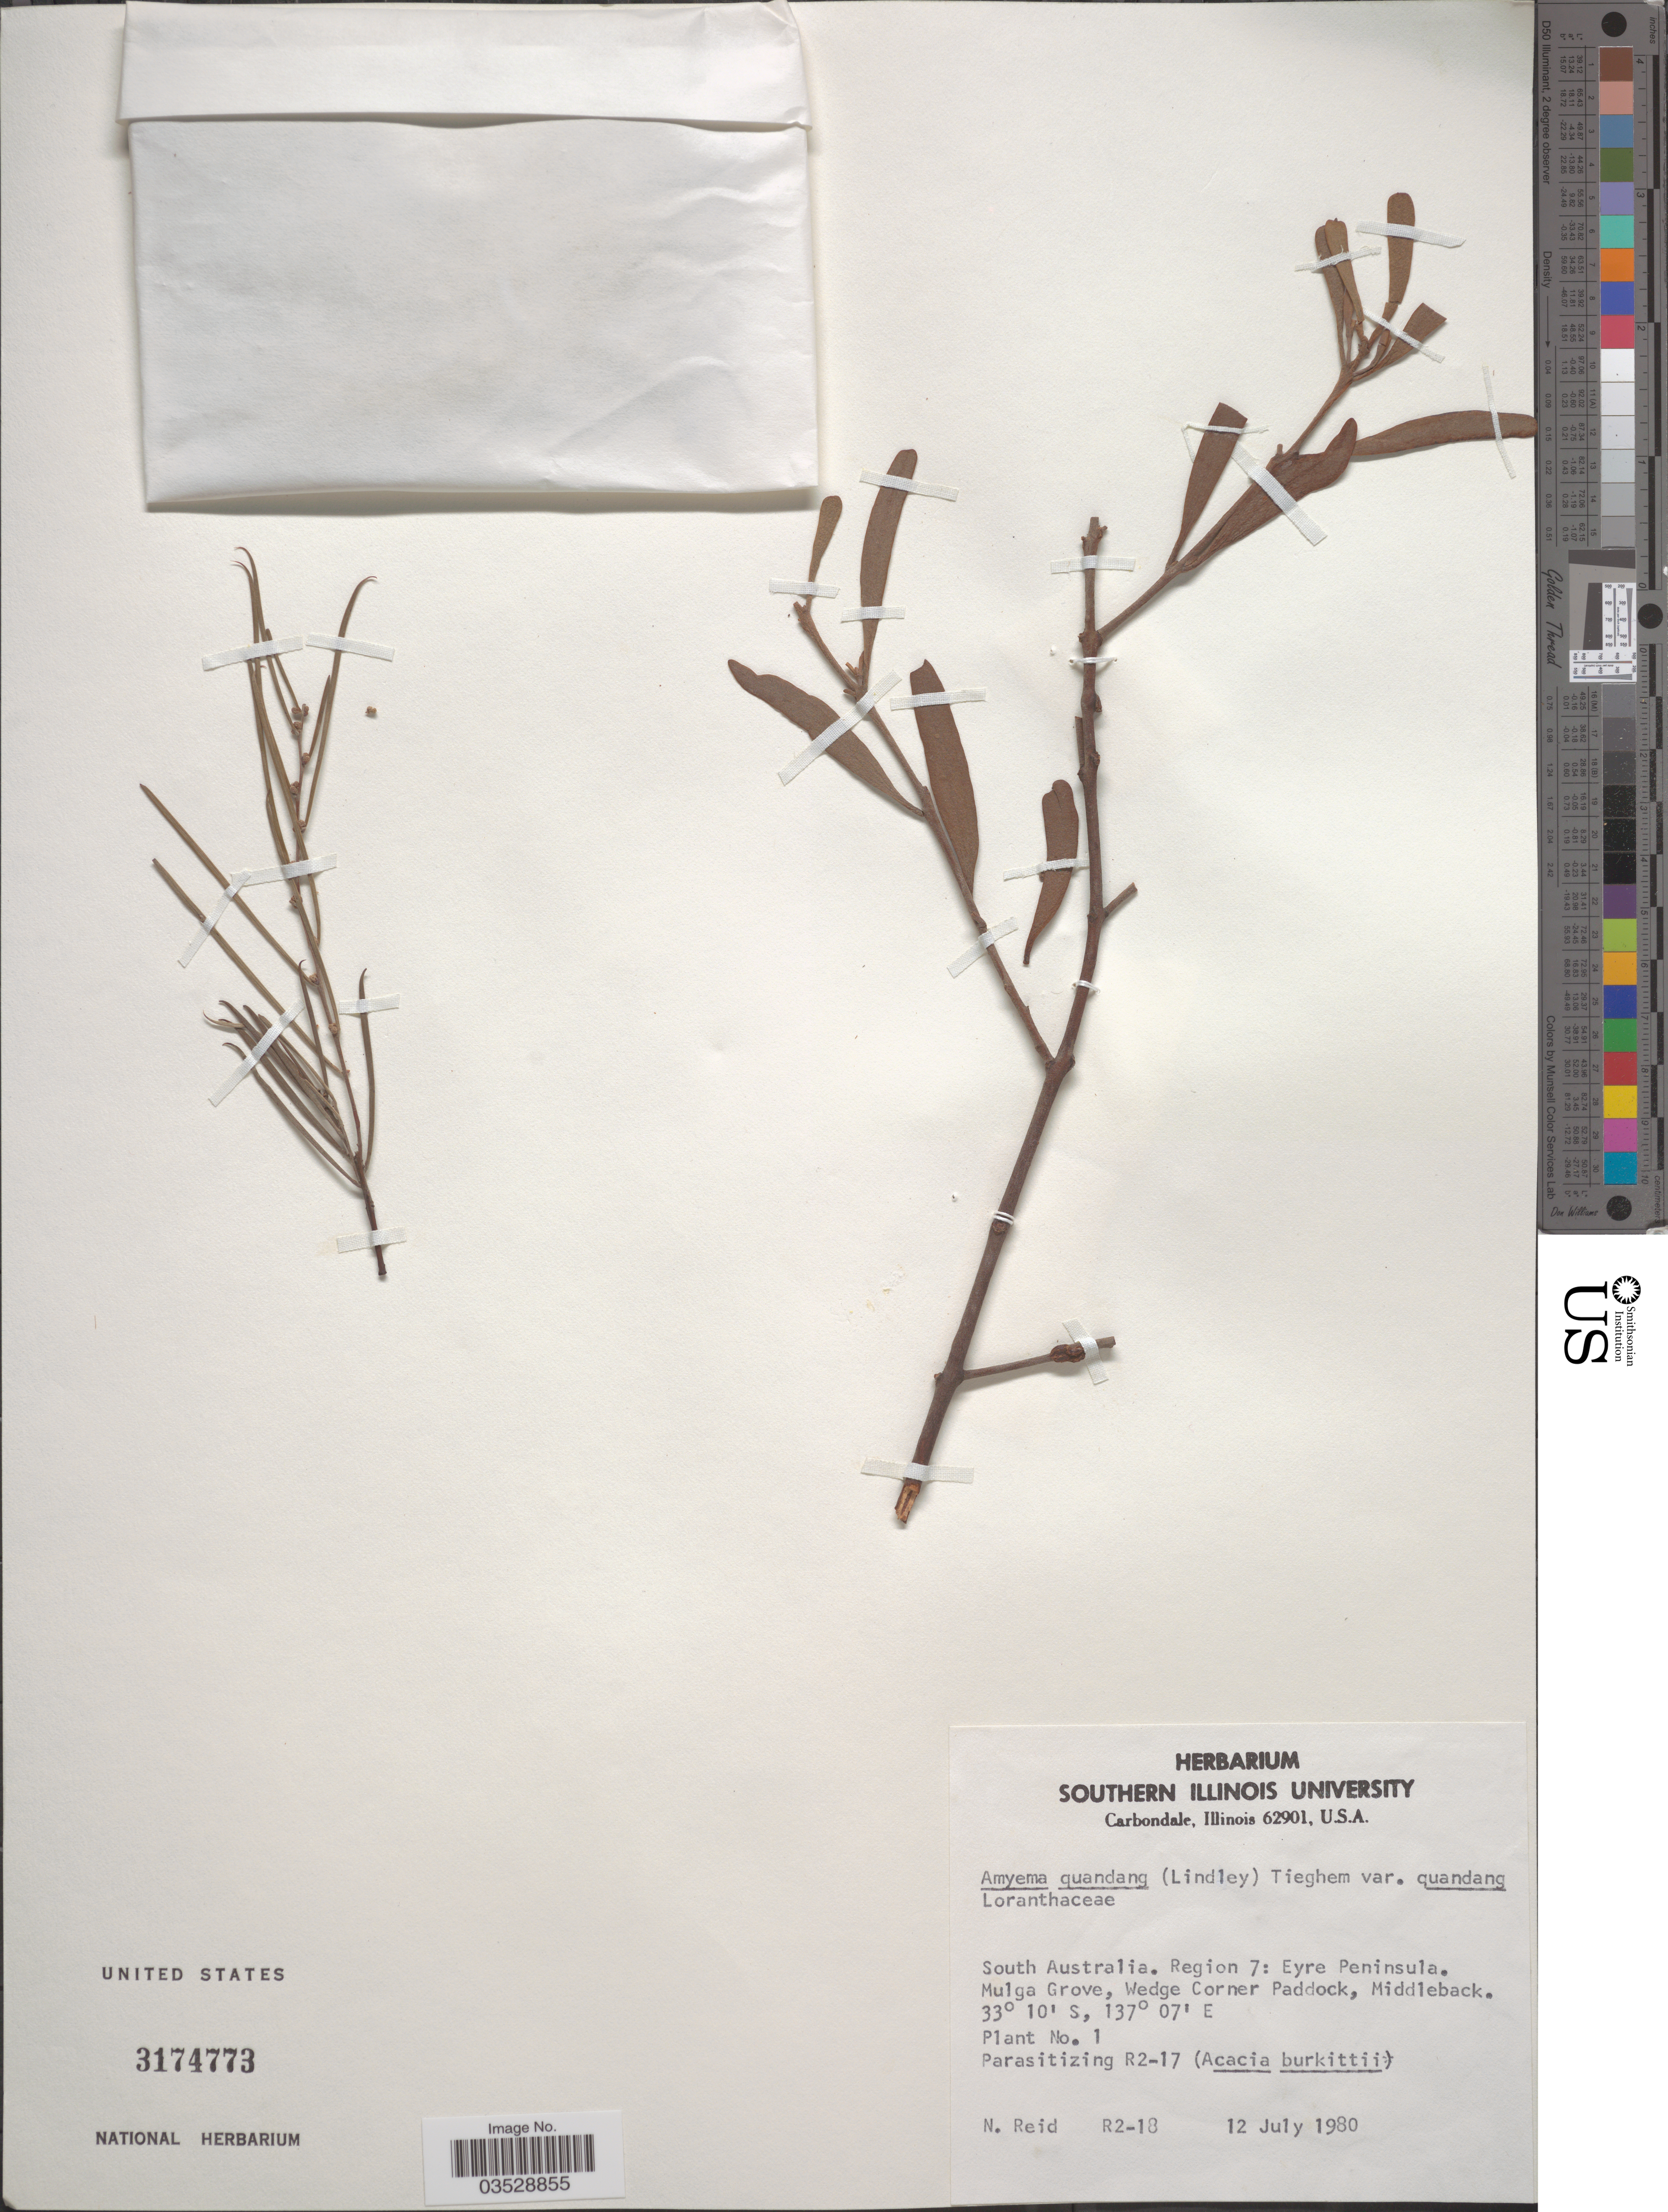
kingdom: Plantae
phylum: Tracheophyta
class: Magnoliopsida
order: Santalales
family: Loranthaceae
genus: Amyema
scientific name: Amyema quandang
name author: (Lindl.) Tiegh.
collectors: N. Reid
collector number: R2-18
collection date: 1980-07-12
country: Australia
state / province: South Australia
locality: Region 7: Eyre Peninsula. Mulga Grove, Wedge Corner Paddock, Middleback.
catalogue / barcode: US 3174773